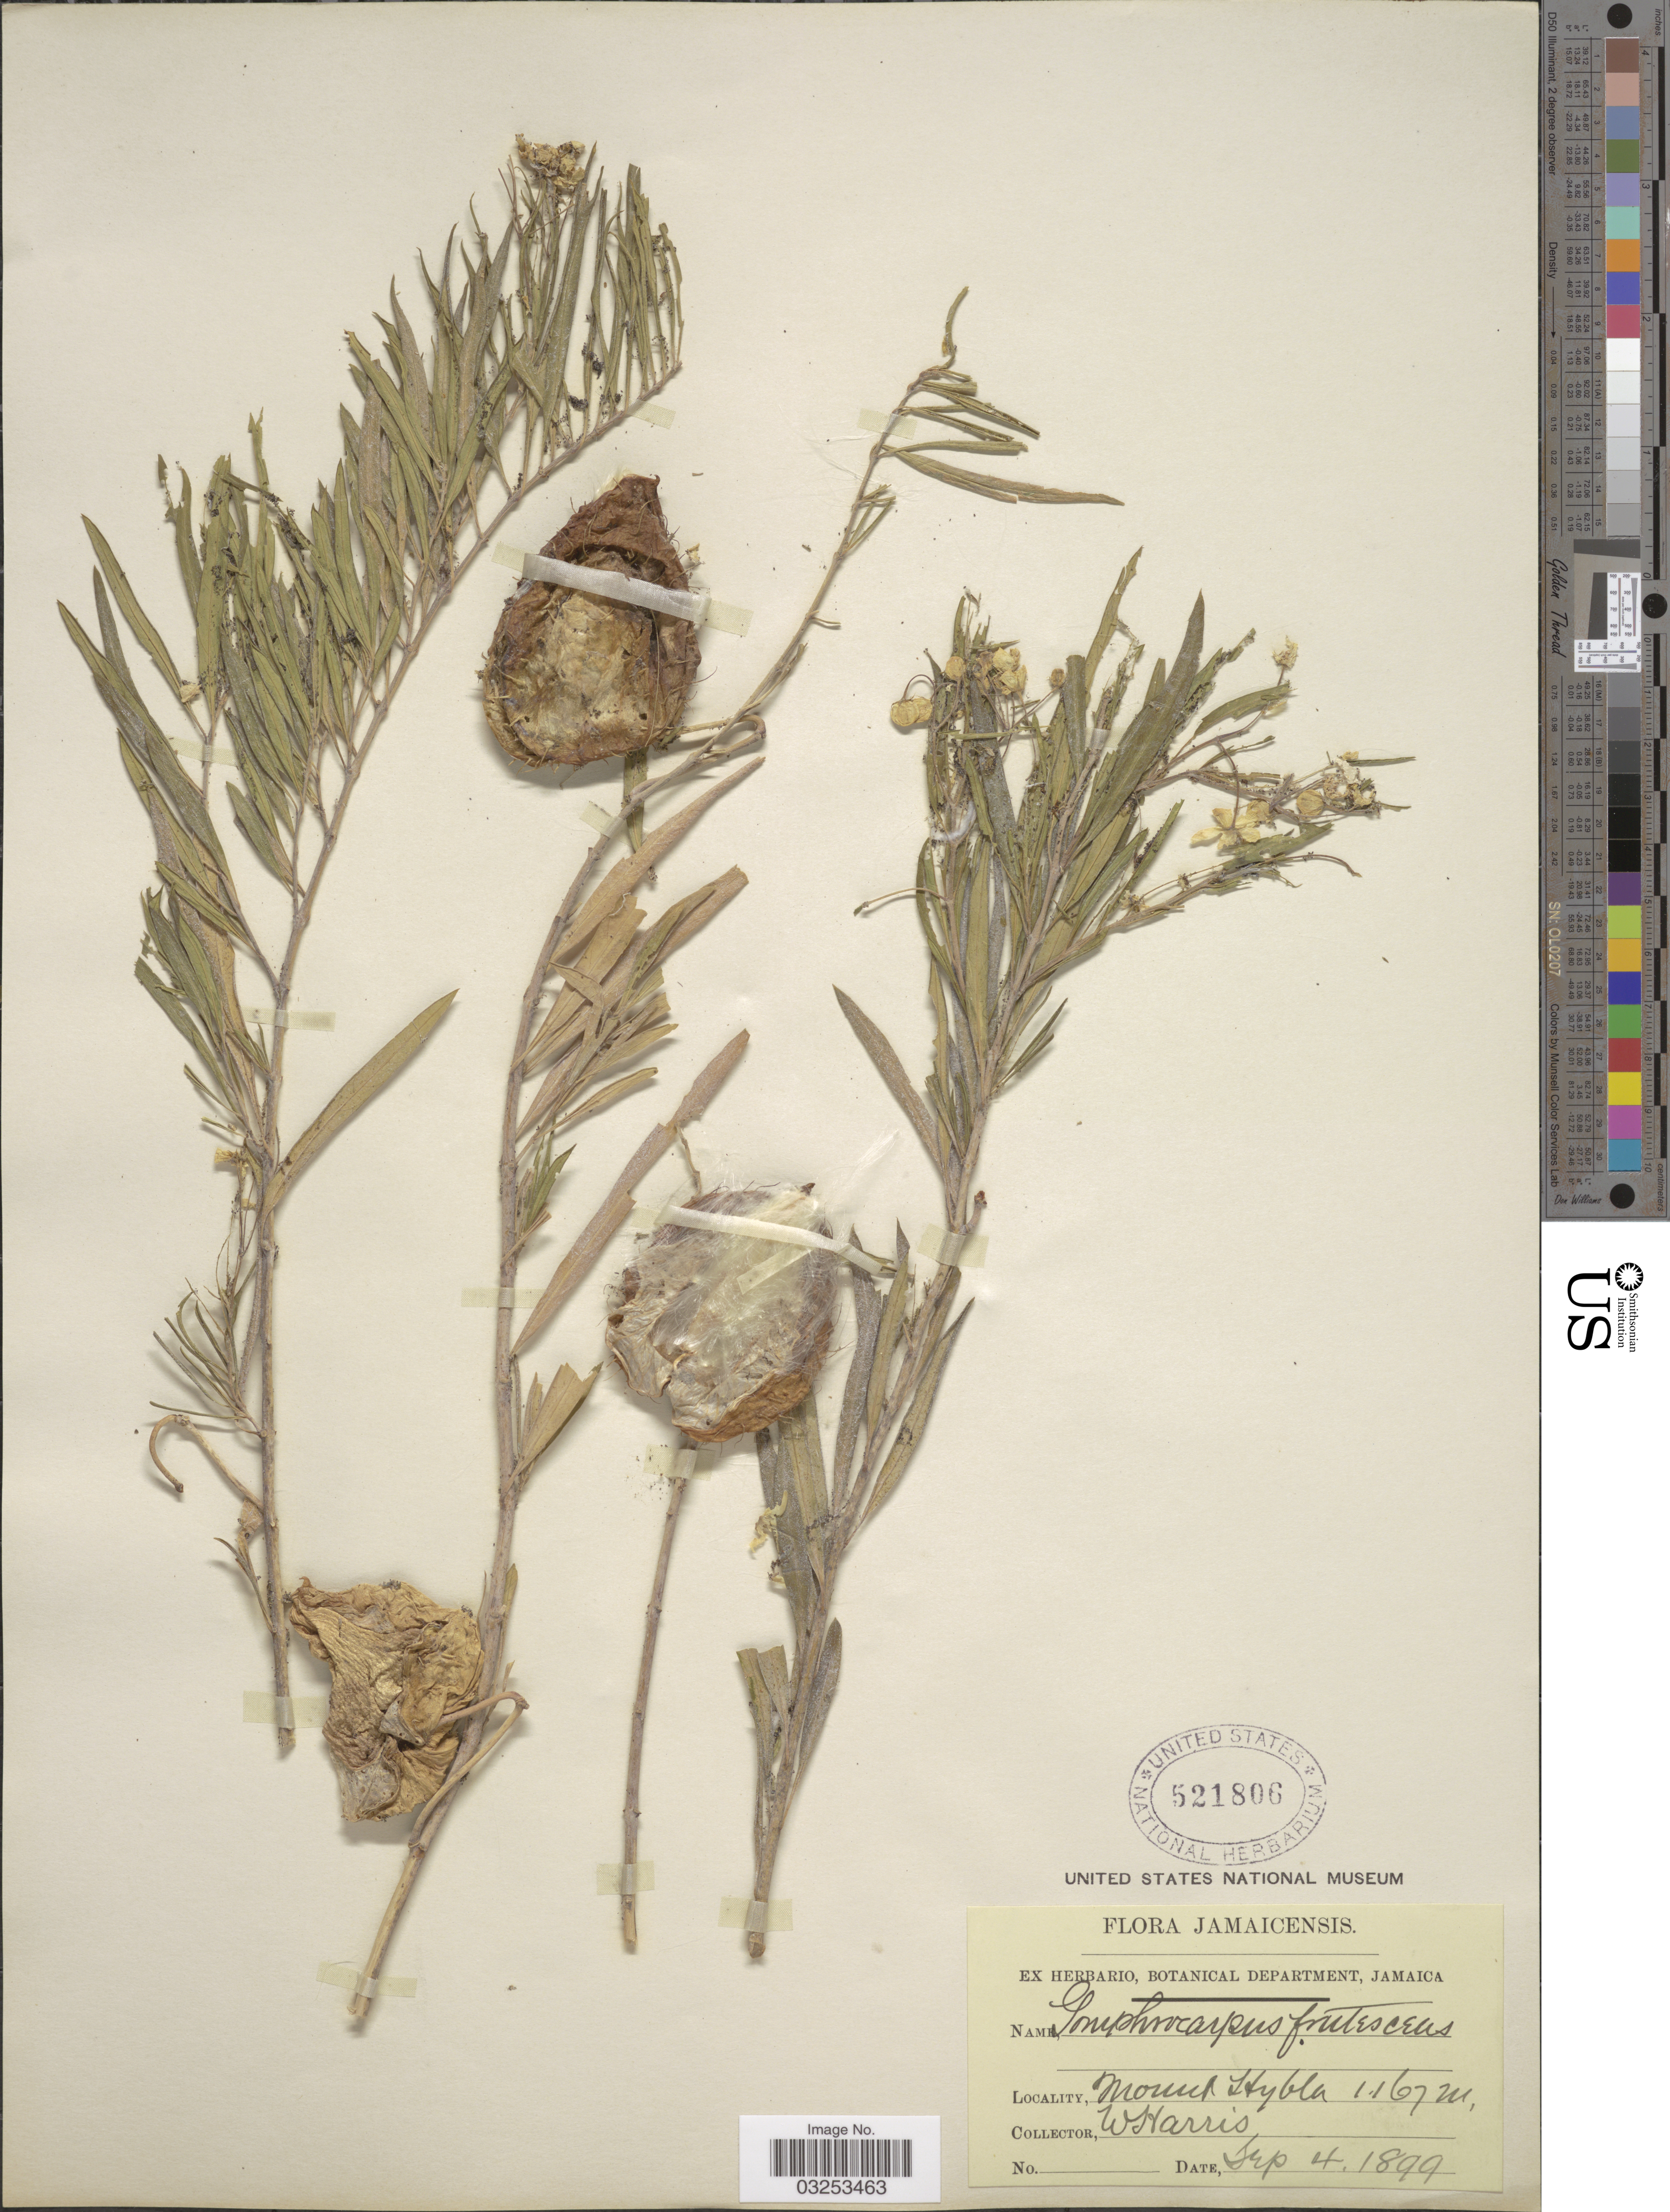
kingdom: Plantae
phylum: Tracheophyta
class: Magnoliopsida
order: Gentianales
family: Apocynaceae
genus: Gomphocarpus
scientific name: Gomphocarpus fruticosus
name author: (L.) W.T. Aiton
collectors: W. Harris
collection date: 1899-09-04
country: Jamaica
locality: Mount Hybla.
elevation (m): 1167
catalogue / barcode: US 521806